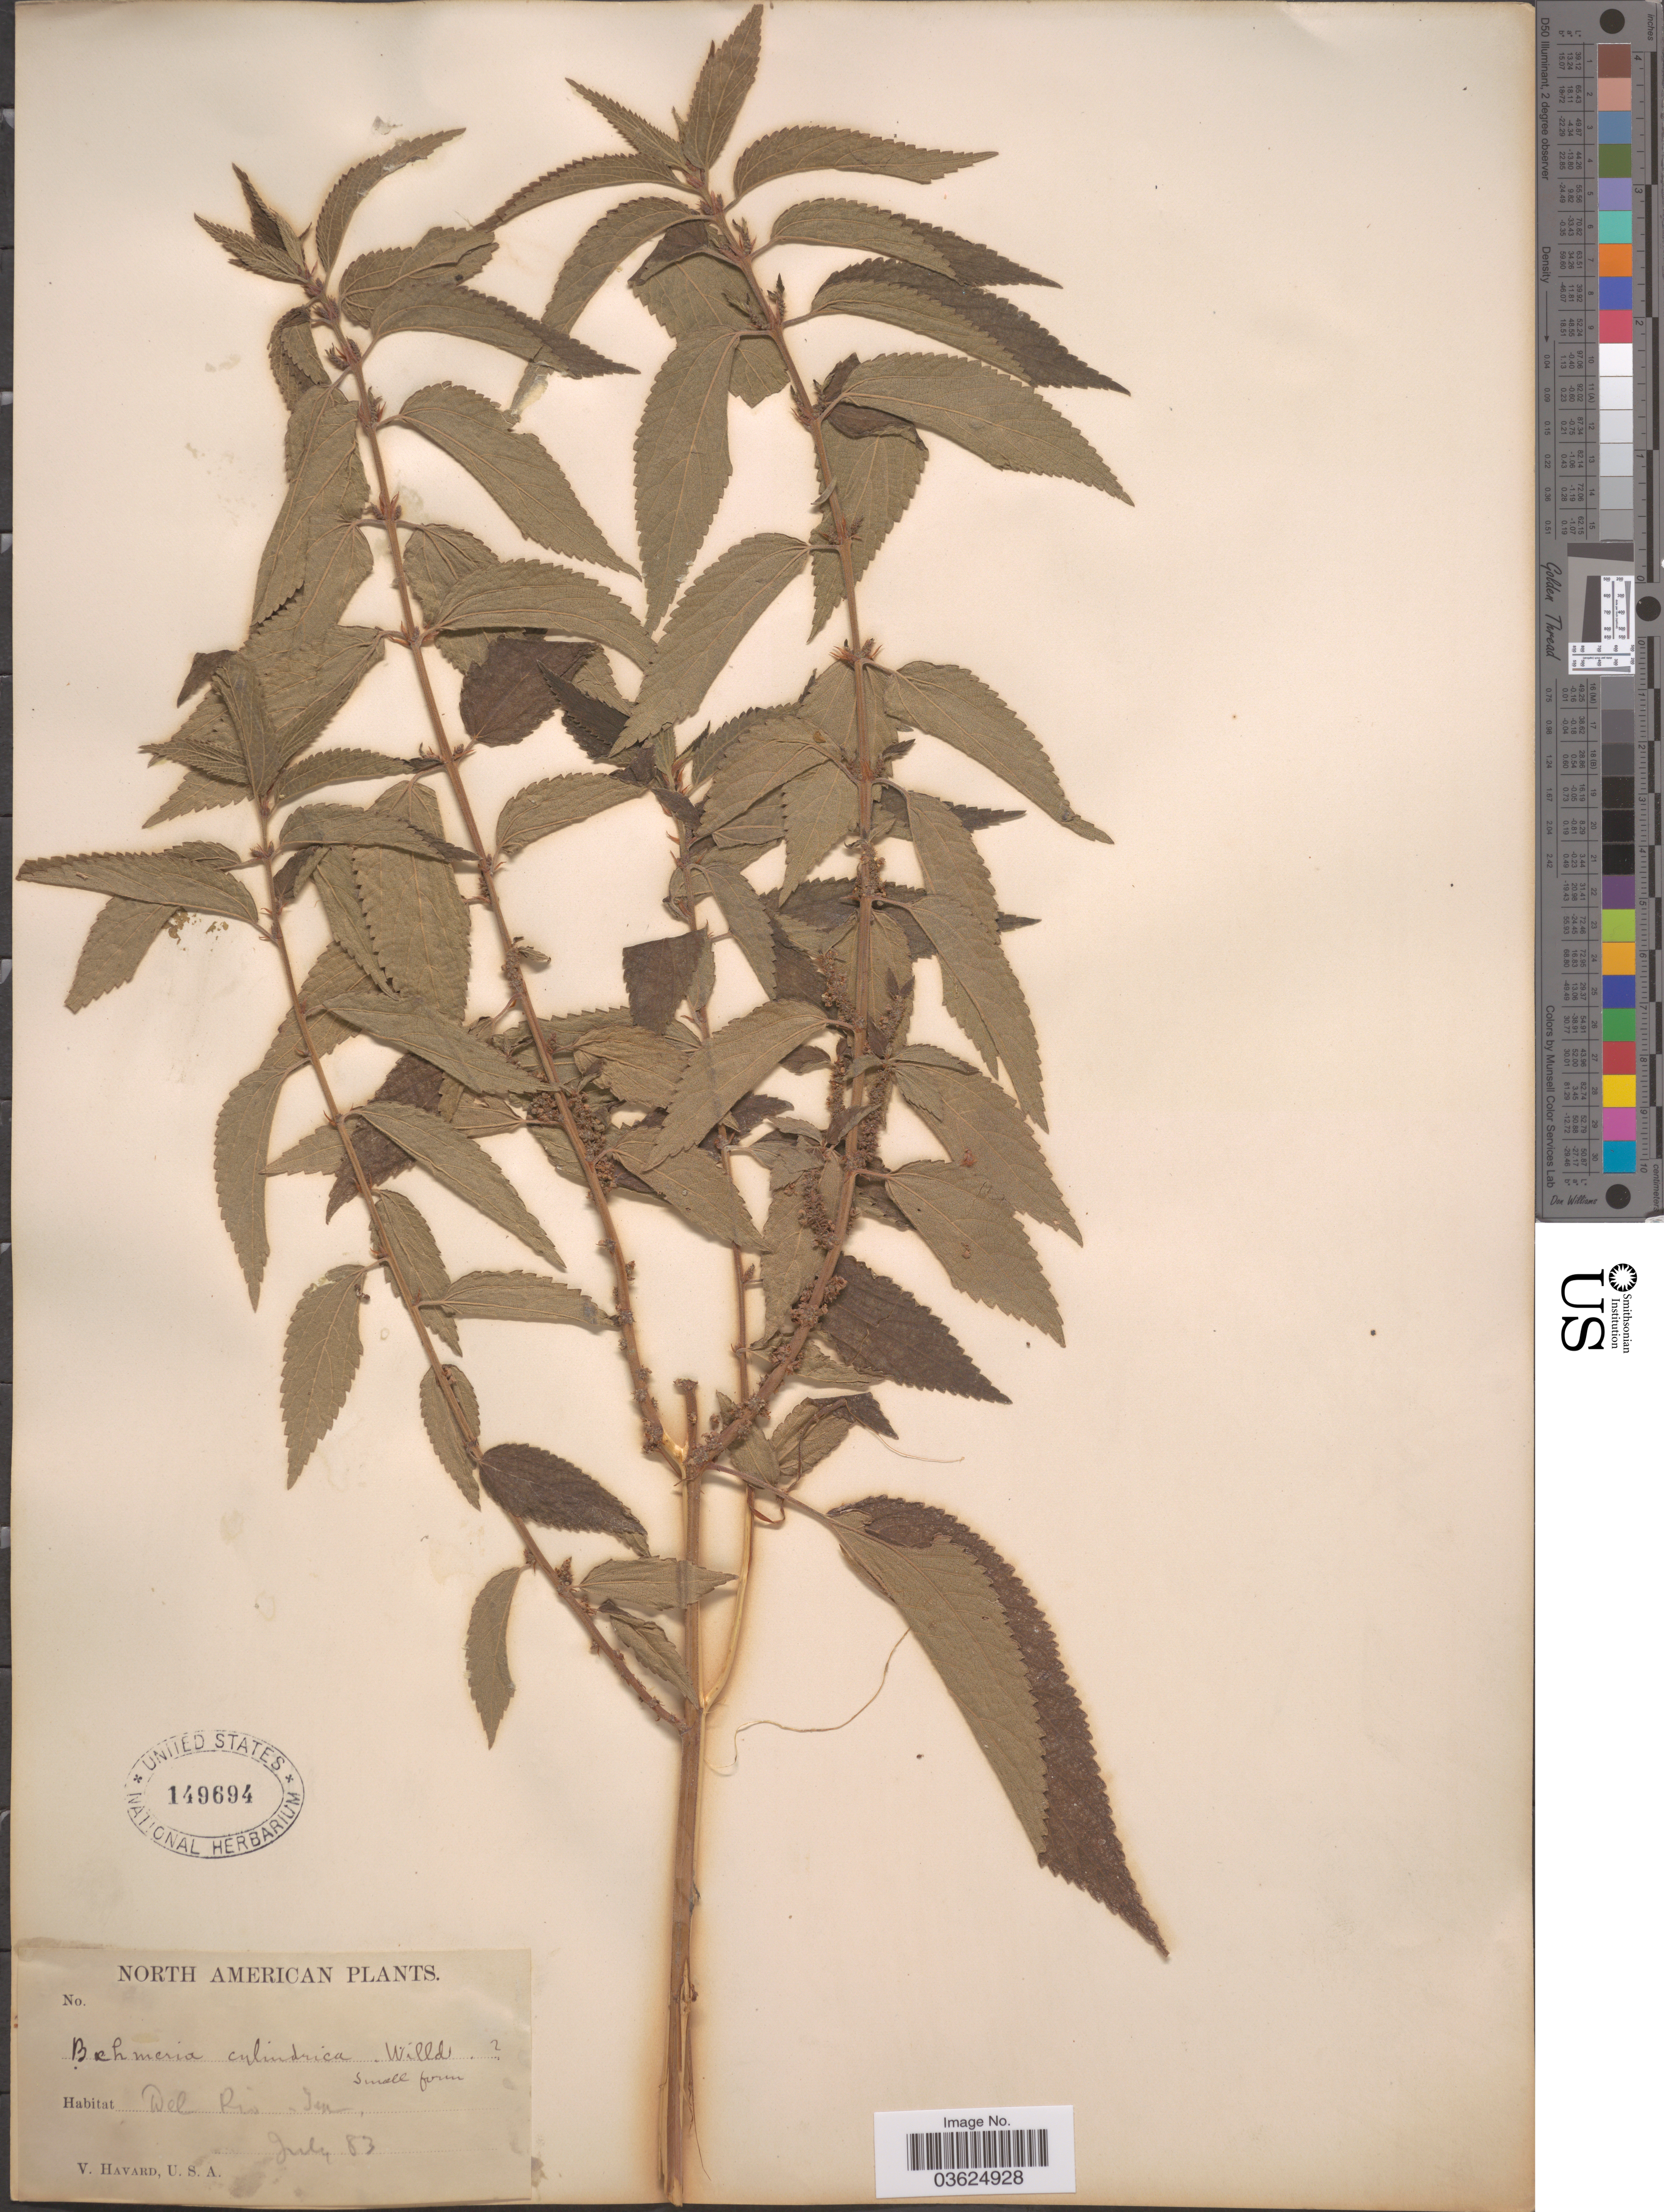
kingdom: Plantae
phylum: Tracheophyta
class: Magnoliopsida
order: Rosales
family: Urticaceae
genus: Boehmeria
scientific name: Boehmeria drummondiana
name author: Wedd.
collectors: V. Havard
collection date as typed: Transcribed d/m/y: /7/83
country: United States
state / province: Texas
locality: North American. Del Rio.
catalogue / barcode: US 149694